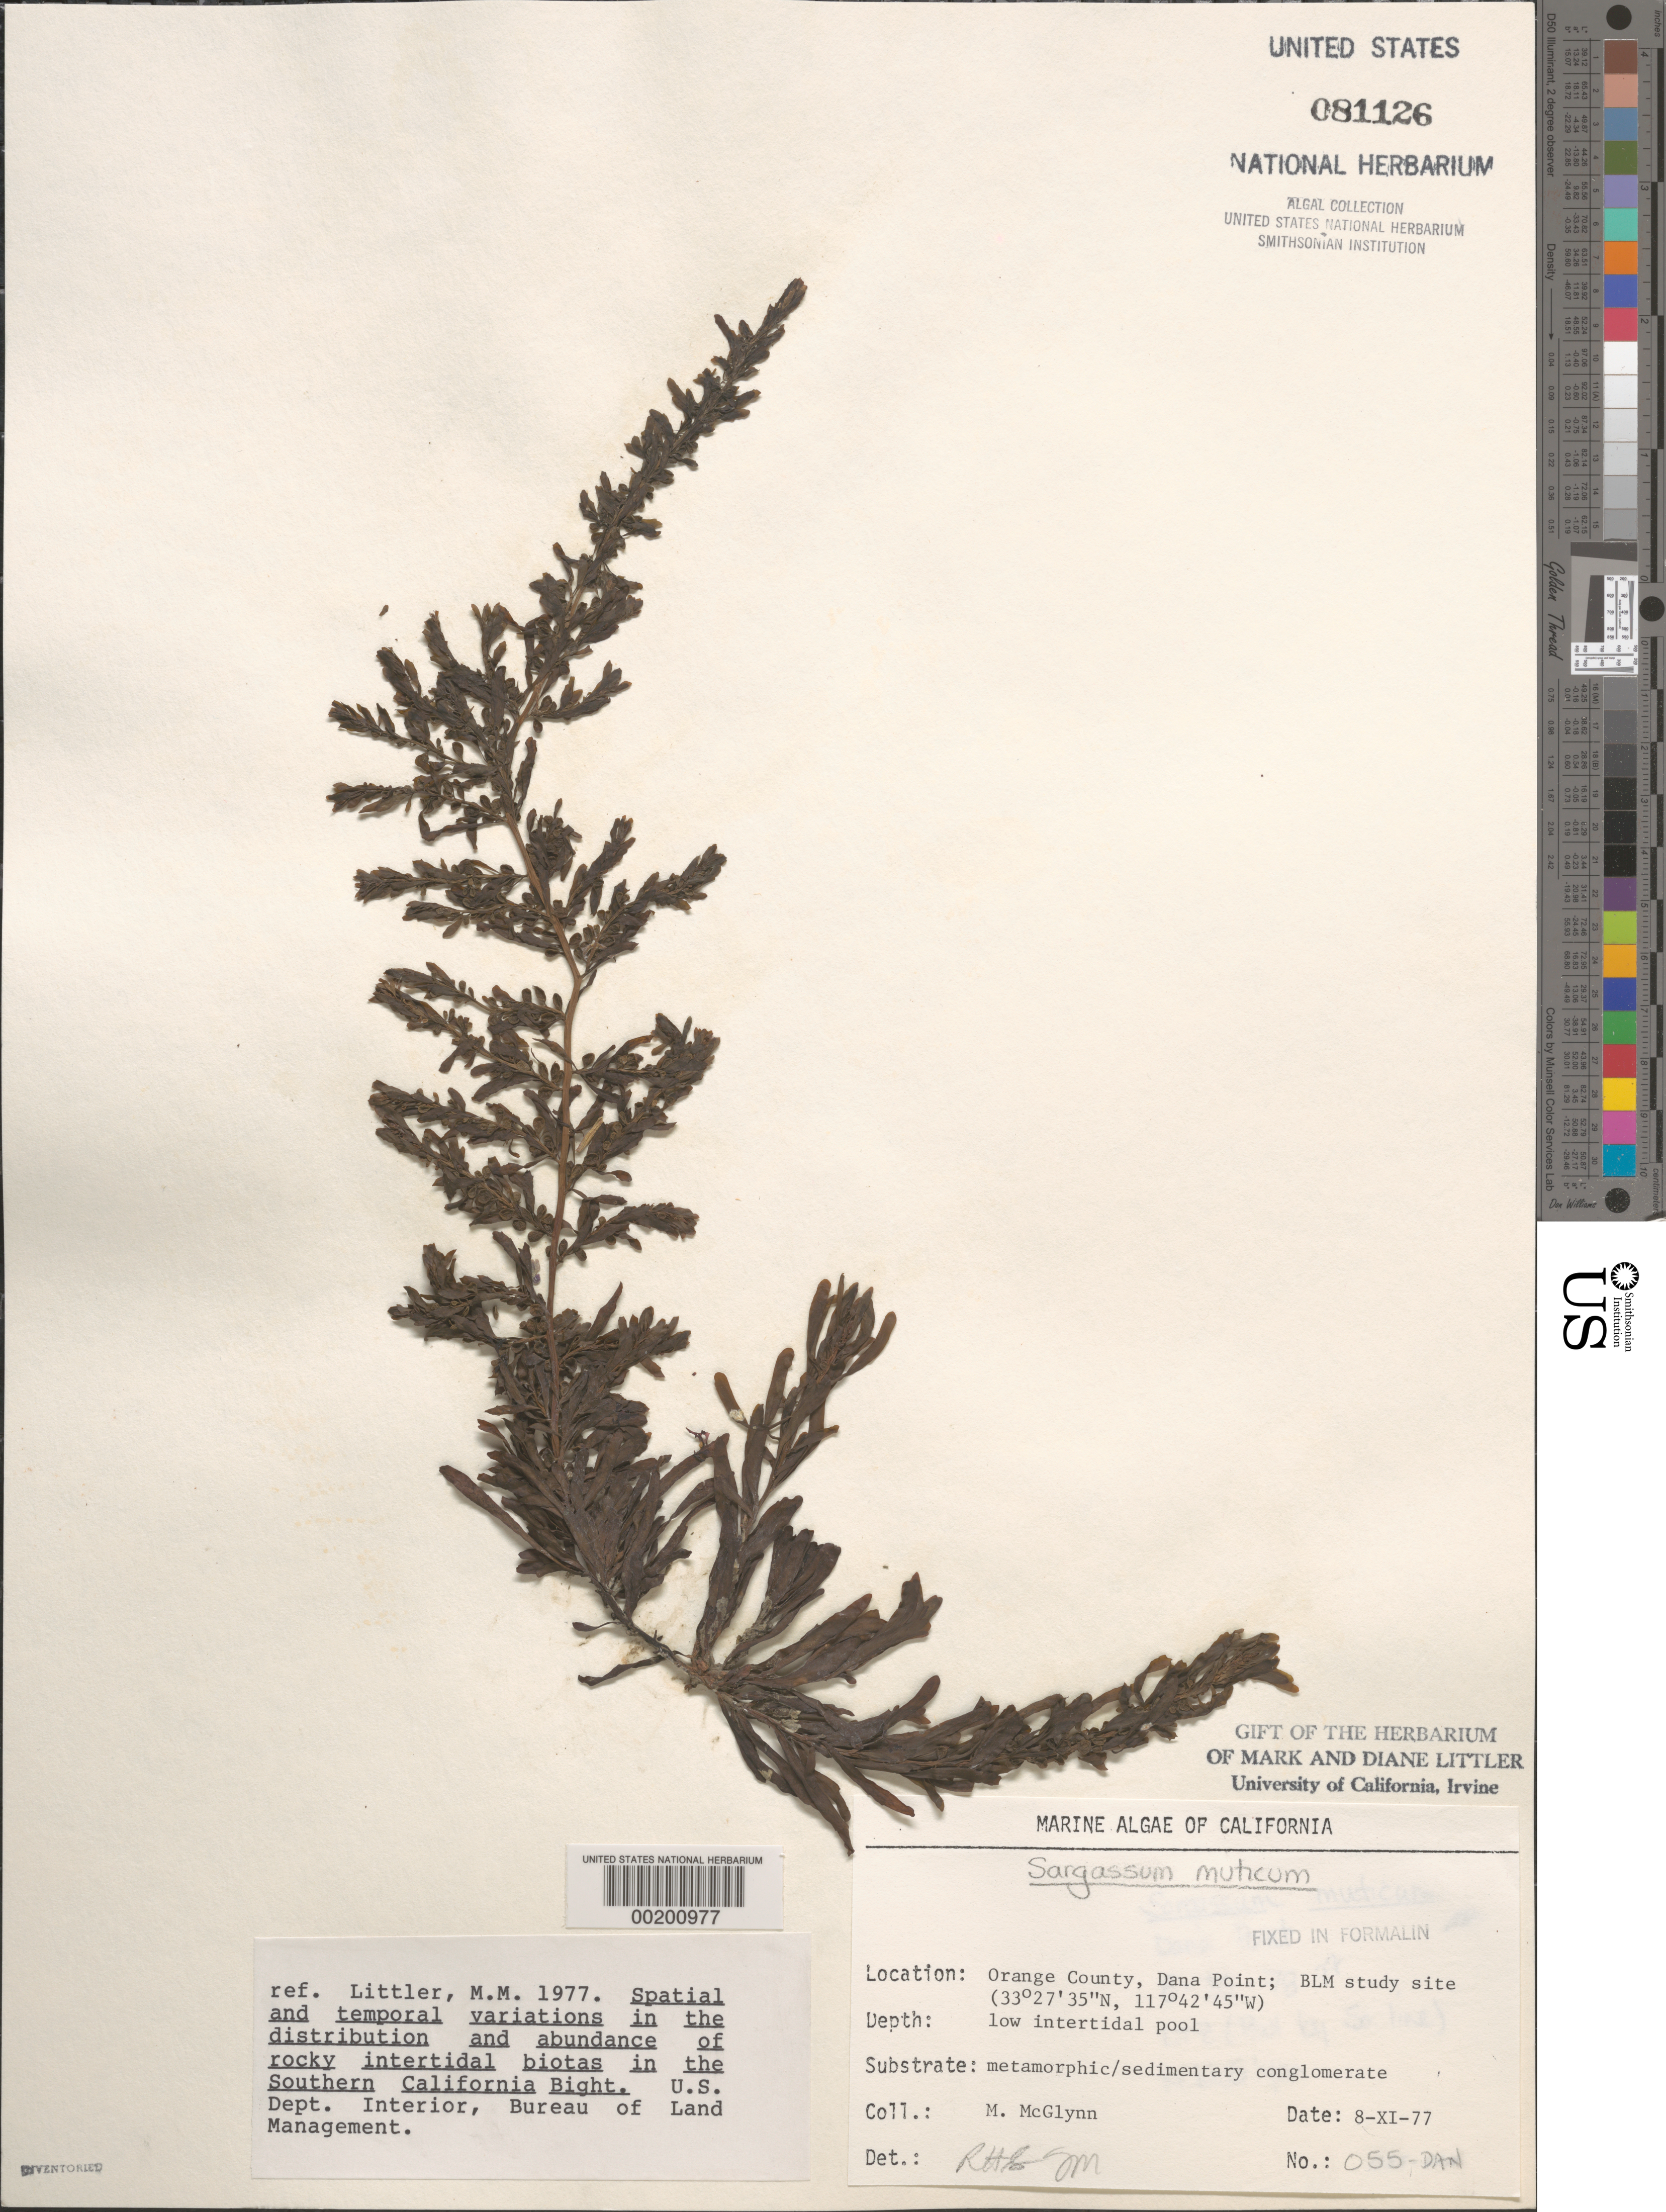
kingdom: Chromista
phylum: Ochrophyta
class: Phaeophyceae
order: Fucales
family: Sargassaceae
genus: Sargassum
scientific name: Sargassum muticum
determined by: Sims, Robert H.; Murray, S. N.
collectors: M. McGlynn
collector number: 055-DAN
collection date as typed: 08 Nov 1977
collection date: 1977-11-08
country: United States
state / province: California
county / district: Orange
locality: Dana Point, 1 km north of marina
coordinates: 33 27'35"N, 117 42'45"W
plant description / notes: BLM-SOCALBIGHT Rocky Intertidal Survey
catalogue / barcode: US 81126